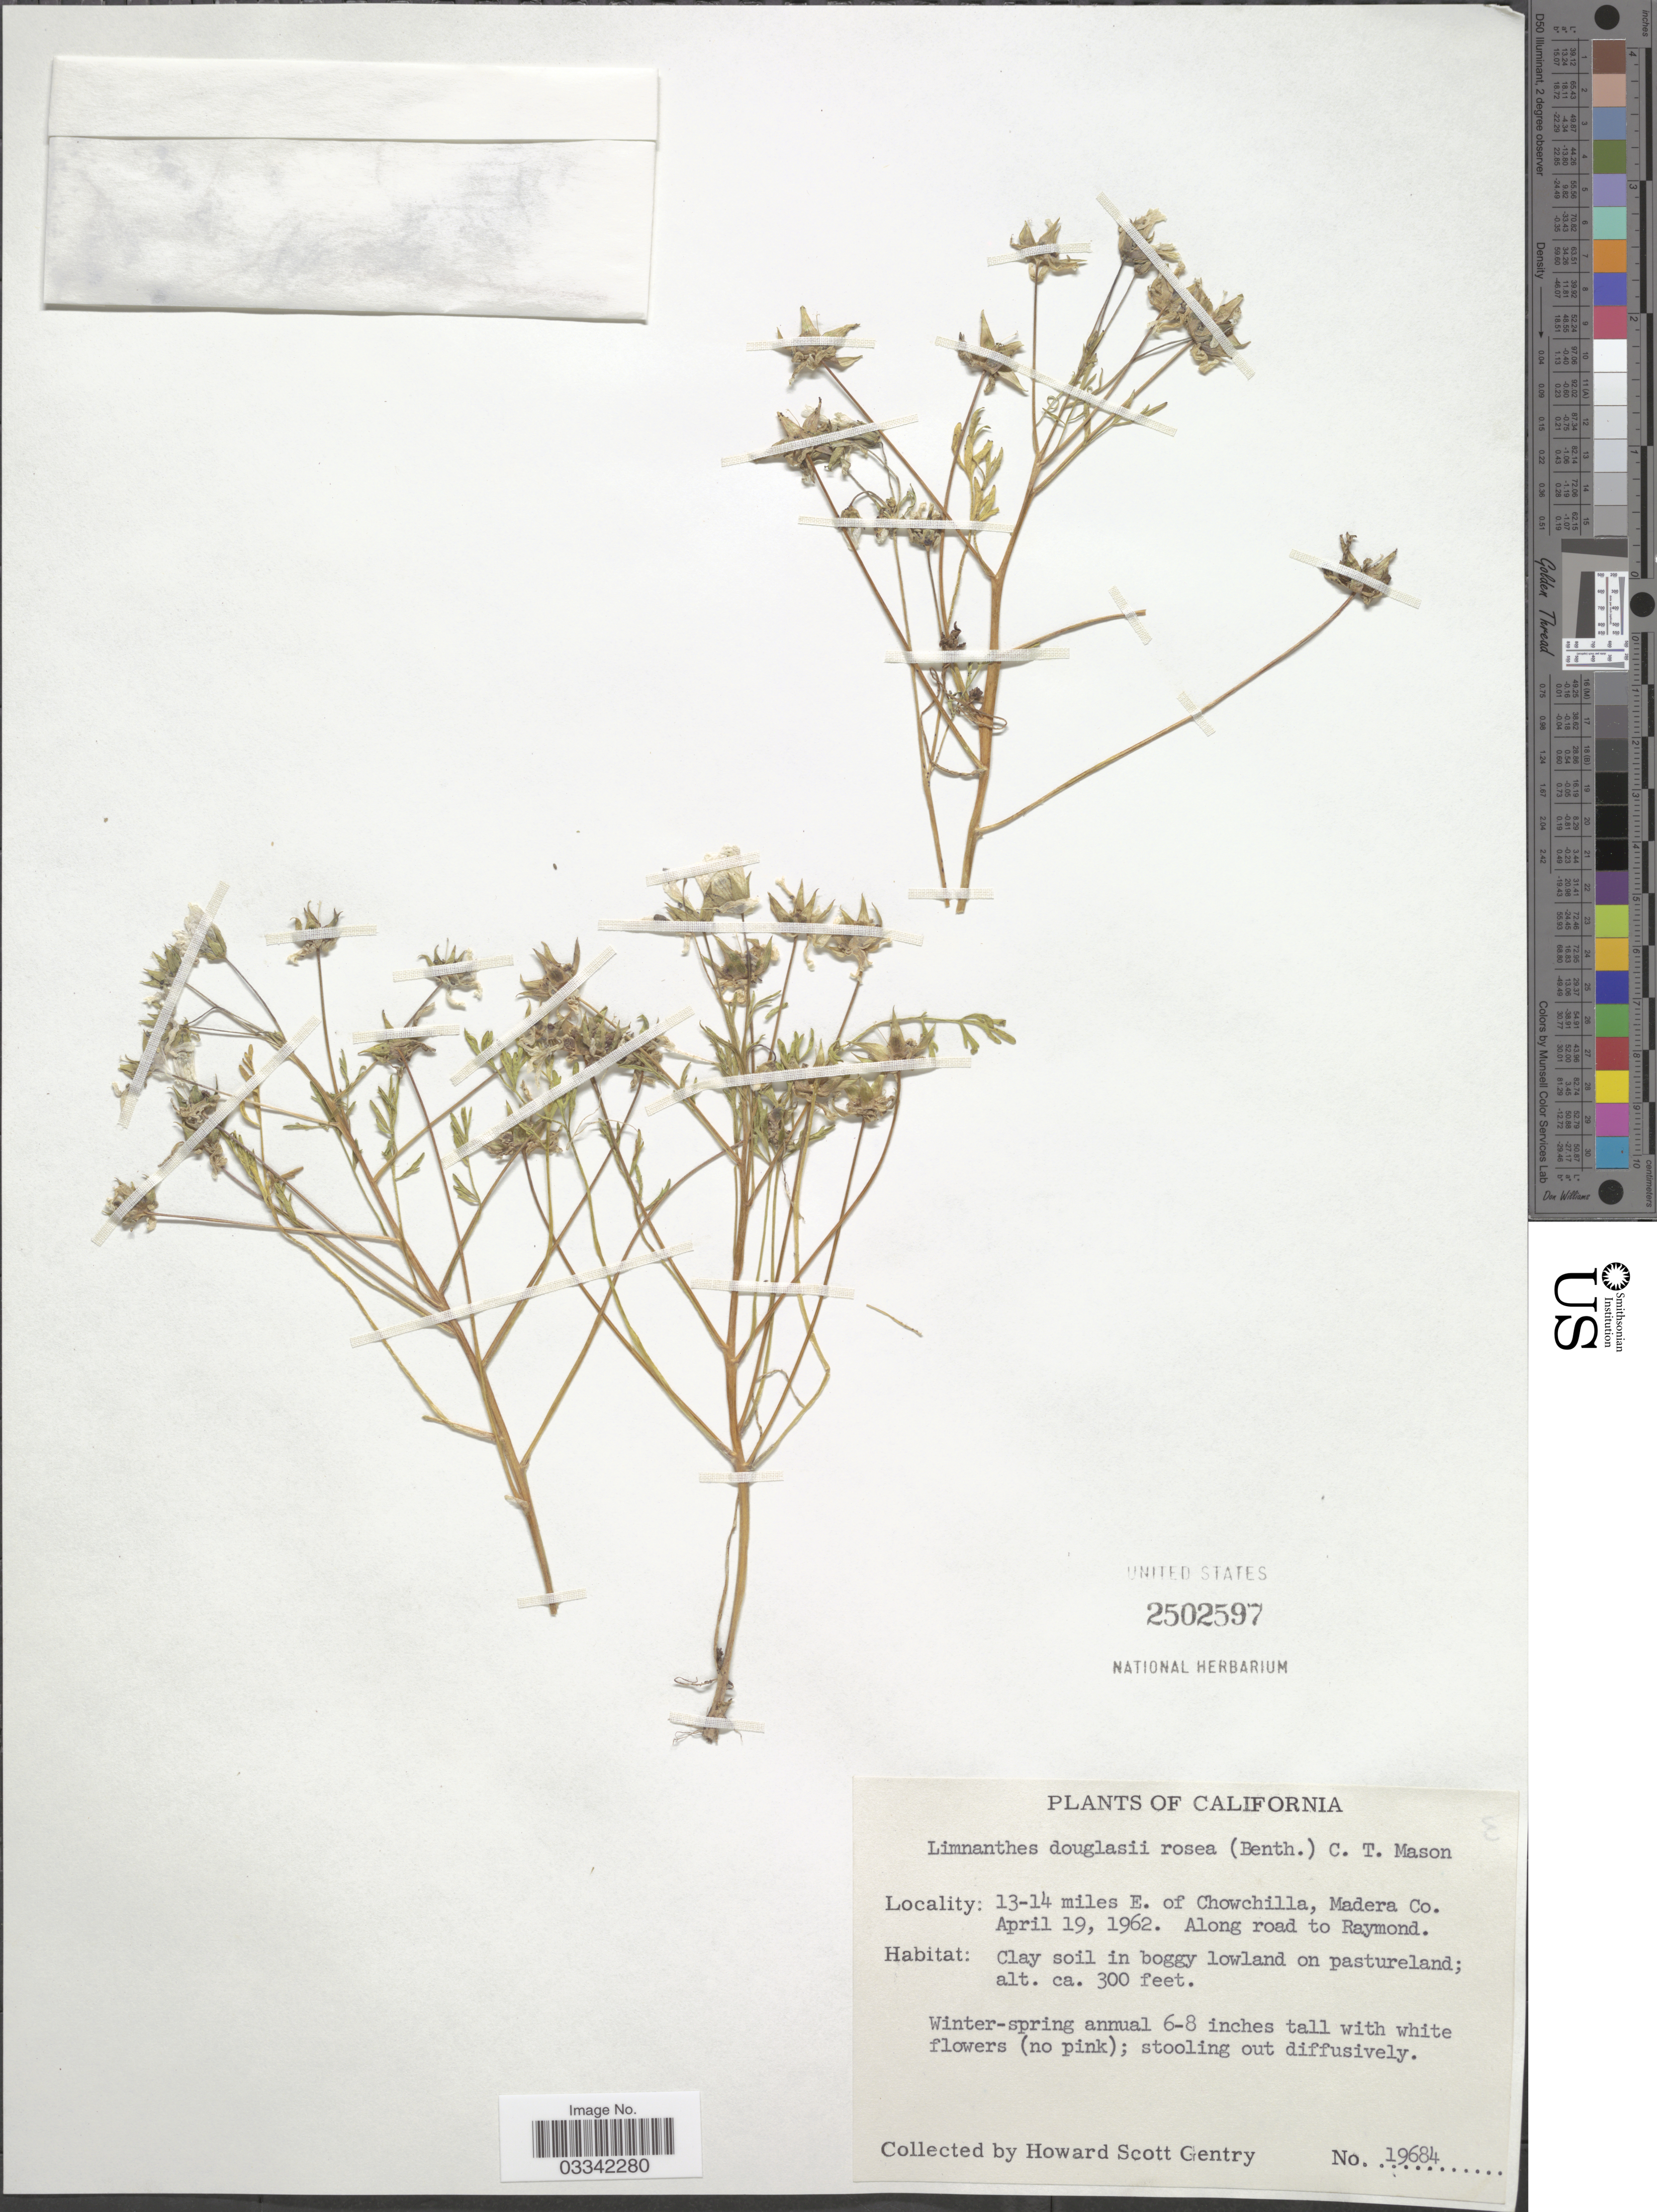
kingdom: Plantae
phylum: Tracheophyta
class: Magnoliopsida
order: Brassicales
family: Limnanthaceae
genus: Limnanthes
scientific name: Limnanthes douglasii var. rosea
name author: (Hartw. ex Benth.) Mason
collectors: H. S. Gentry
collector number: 19684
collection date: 1962-04-19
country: United States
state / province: California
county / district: Madera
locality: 13-14 miles E. of Chowchilla, Madera Co. Along road to Raymond.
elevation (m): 91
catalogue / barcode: US 2502597